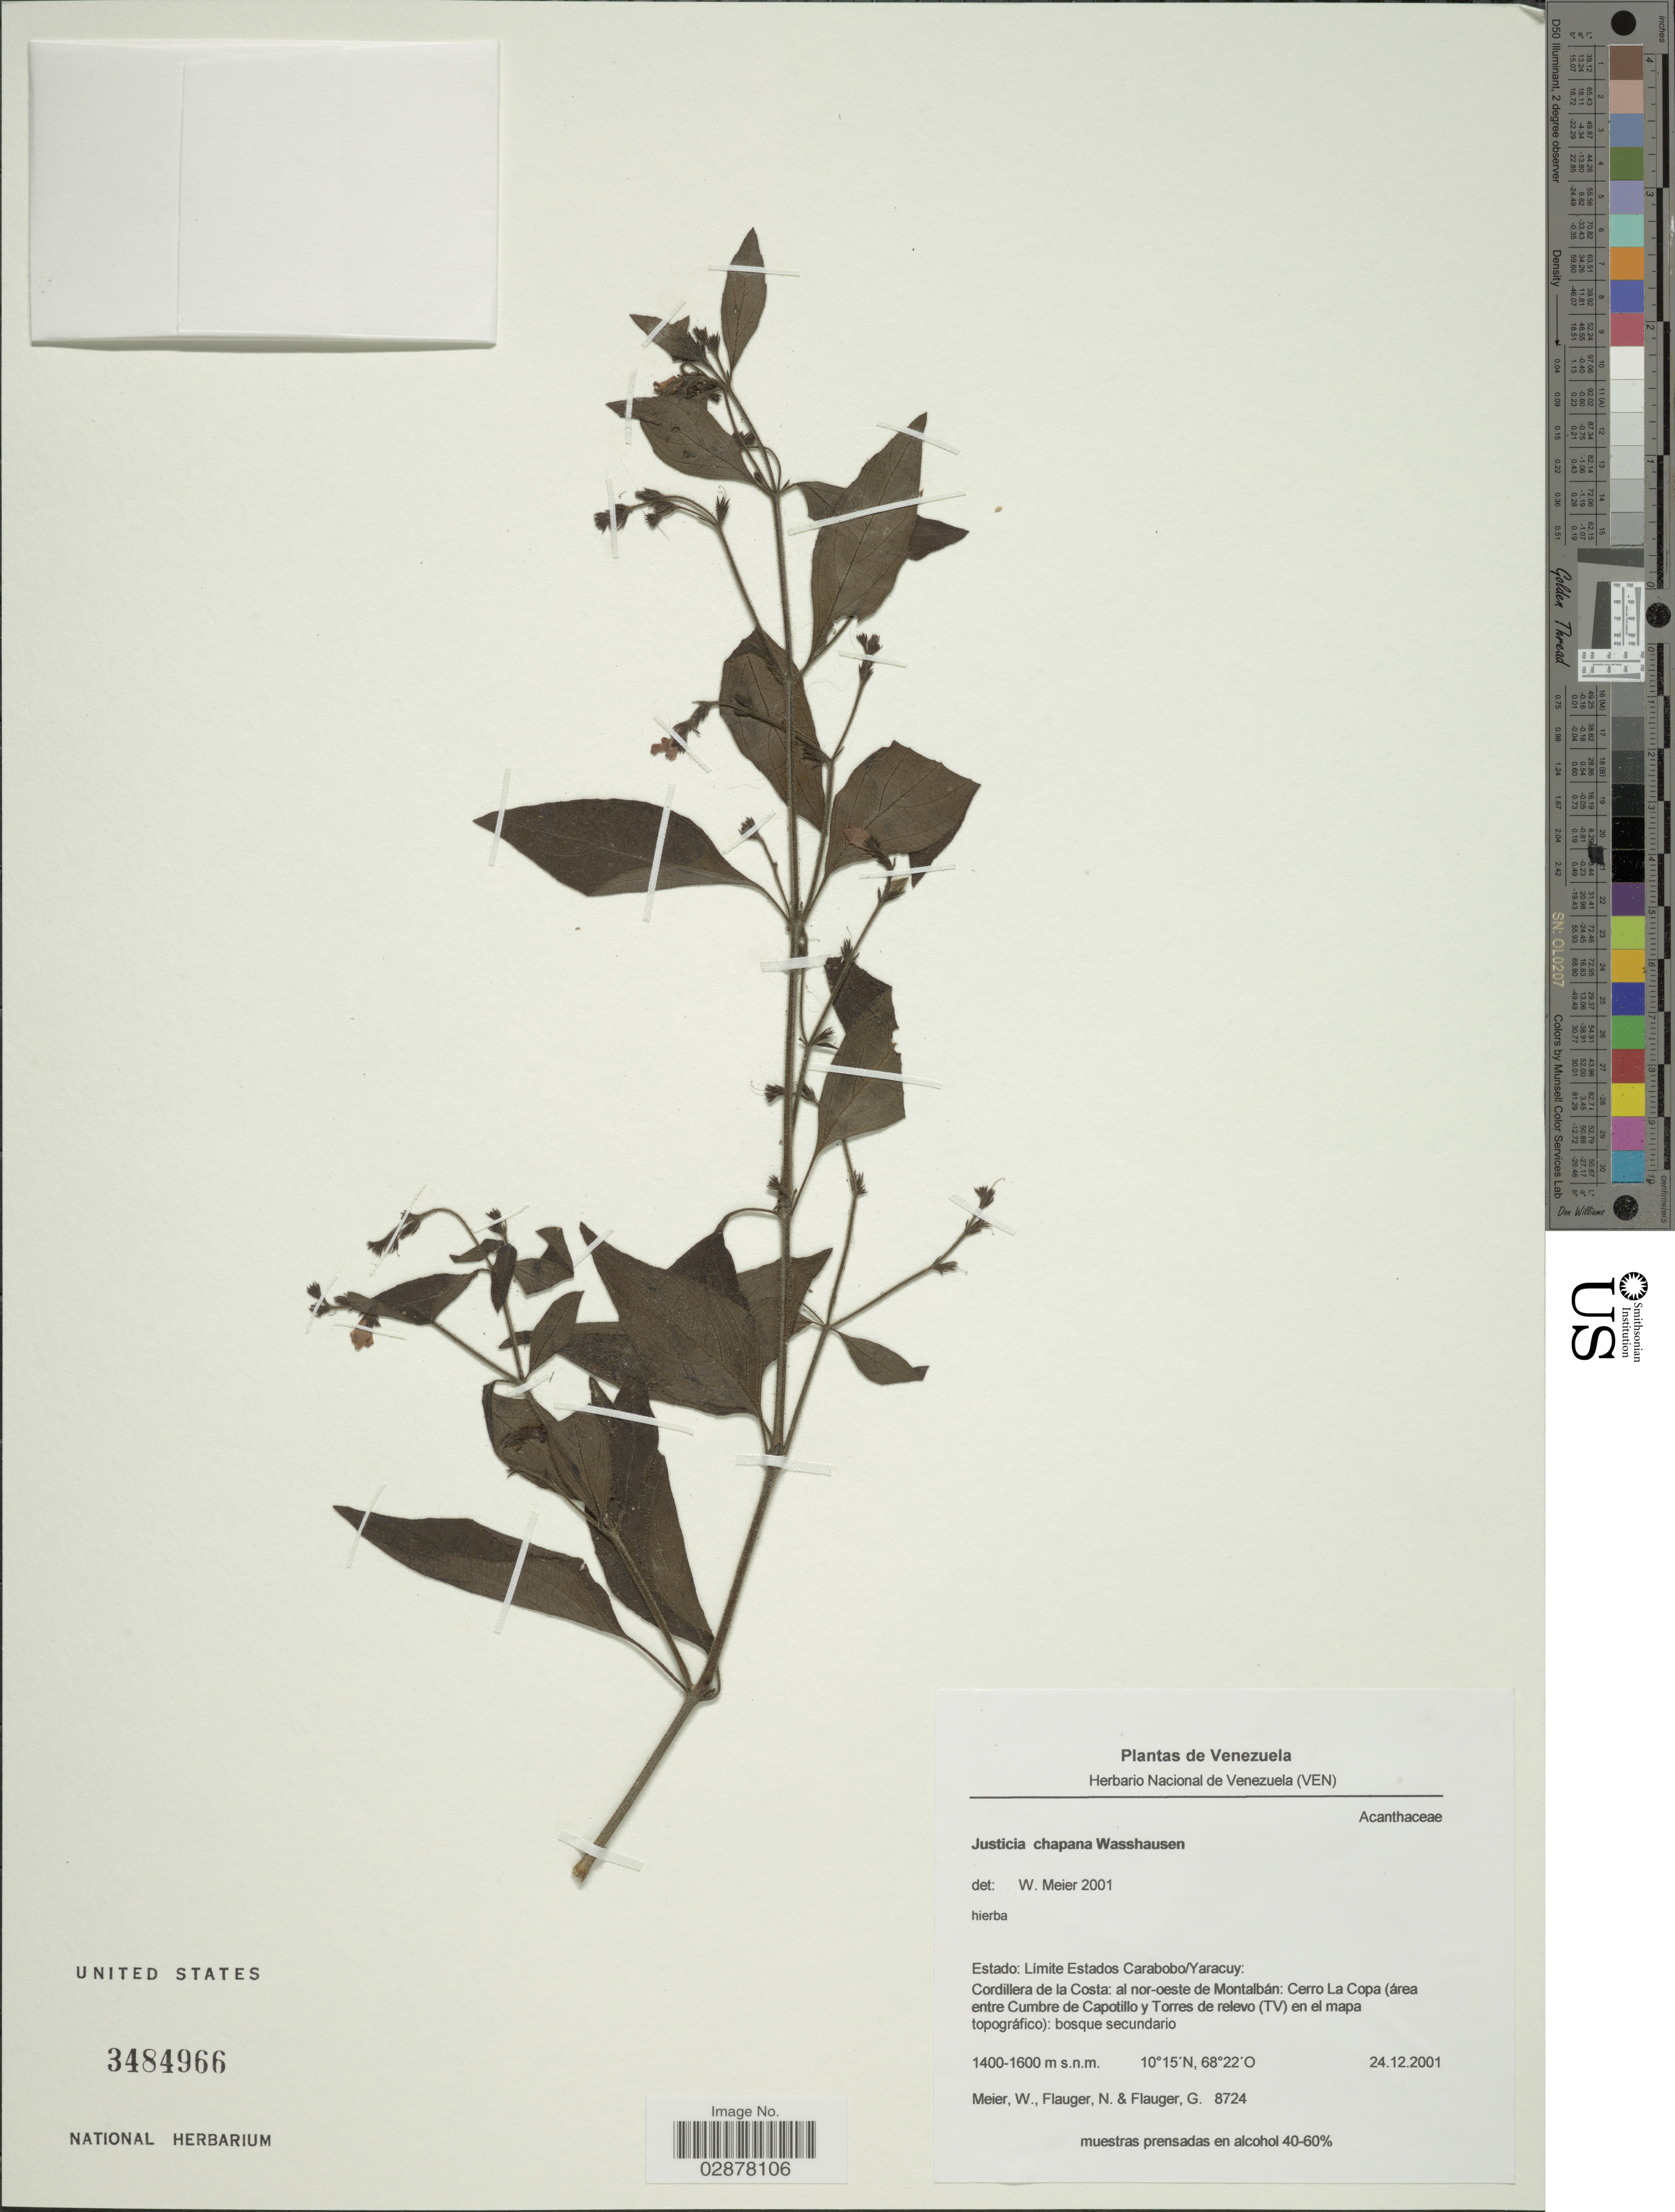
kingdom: Plantae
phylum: Tracheophyta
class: Magnoliopsida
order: Lamiales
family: Acanthaceae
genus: Justicia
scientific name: Justicia chapana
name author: Wassh.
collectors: W. Meier, N. Flauger & G. Flauger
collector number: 8724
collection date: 2001-12-24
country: Venezuela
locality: Estado: Límite Estados Carabobo/Yaracuy, Cordillera de la Costa, al nor-oeste de Montalbán, Cerro La Copa (área entre Cumbre de Capotillo y Torres de relevo (TV) en el mapa topográfico).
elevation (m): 1400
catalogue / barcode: US 3484966